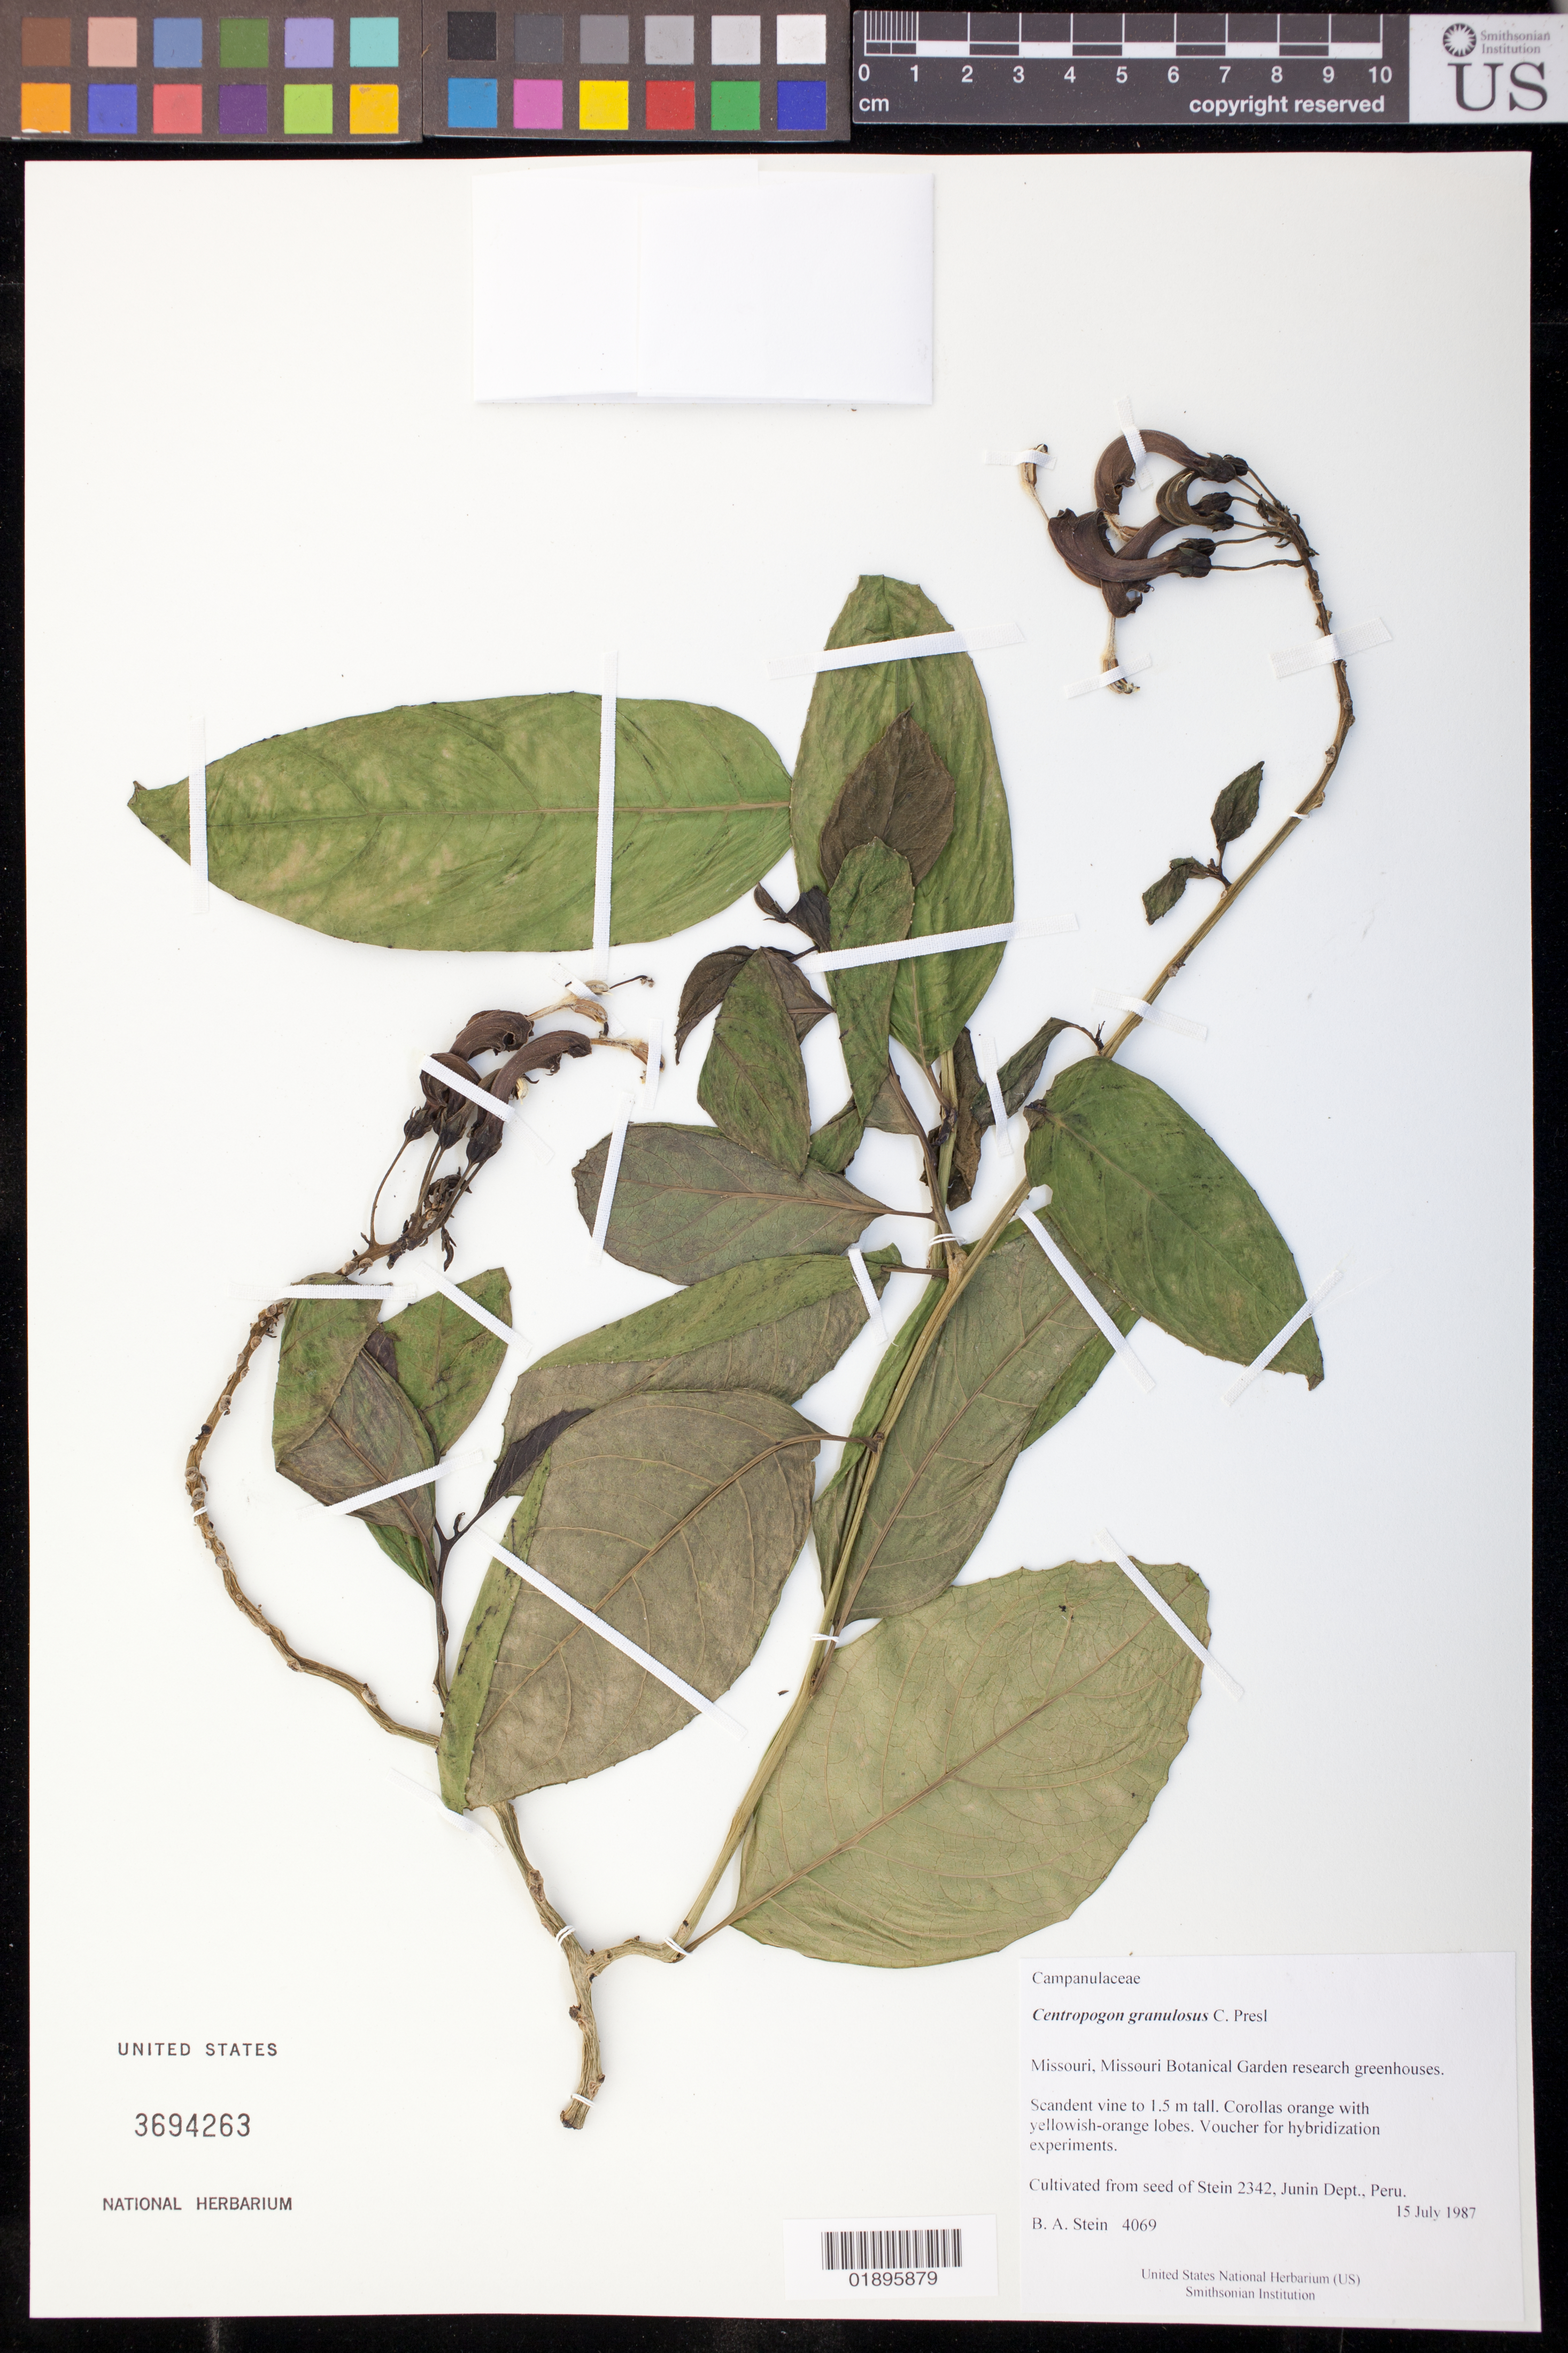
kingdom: Plantae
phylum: Tracheophyta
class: Magnoliopsida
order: Asterales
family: Campanulaceae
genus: Centropogon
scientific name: Centropogon granulosus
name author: C. Presl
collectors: B. A. Stein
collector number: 4069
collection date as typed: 15 July 1987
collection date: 1987-07-15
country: United States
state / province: Missouri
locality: Missouri Botanical Garden, research greenhouses.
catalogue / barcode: US 3694263